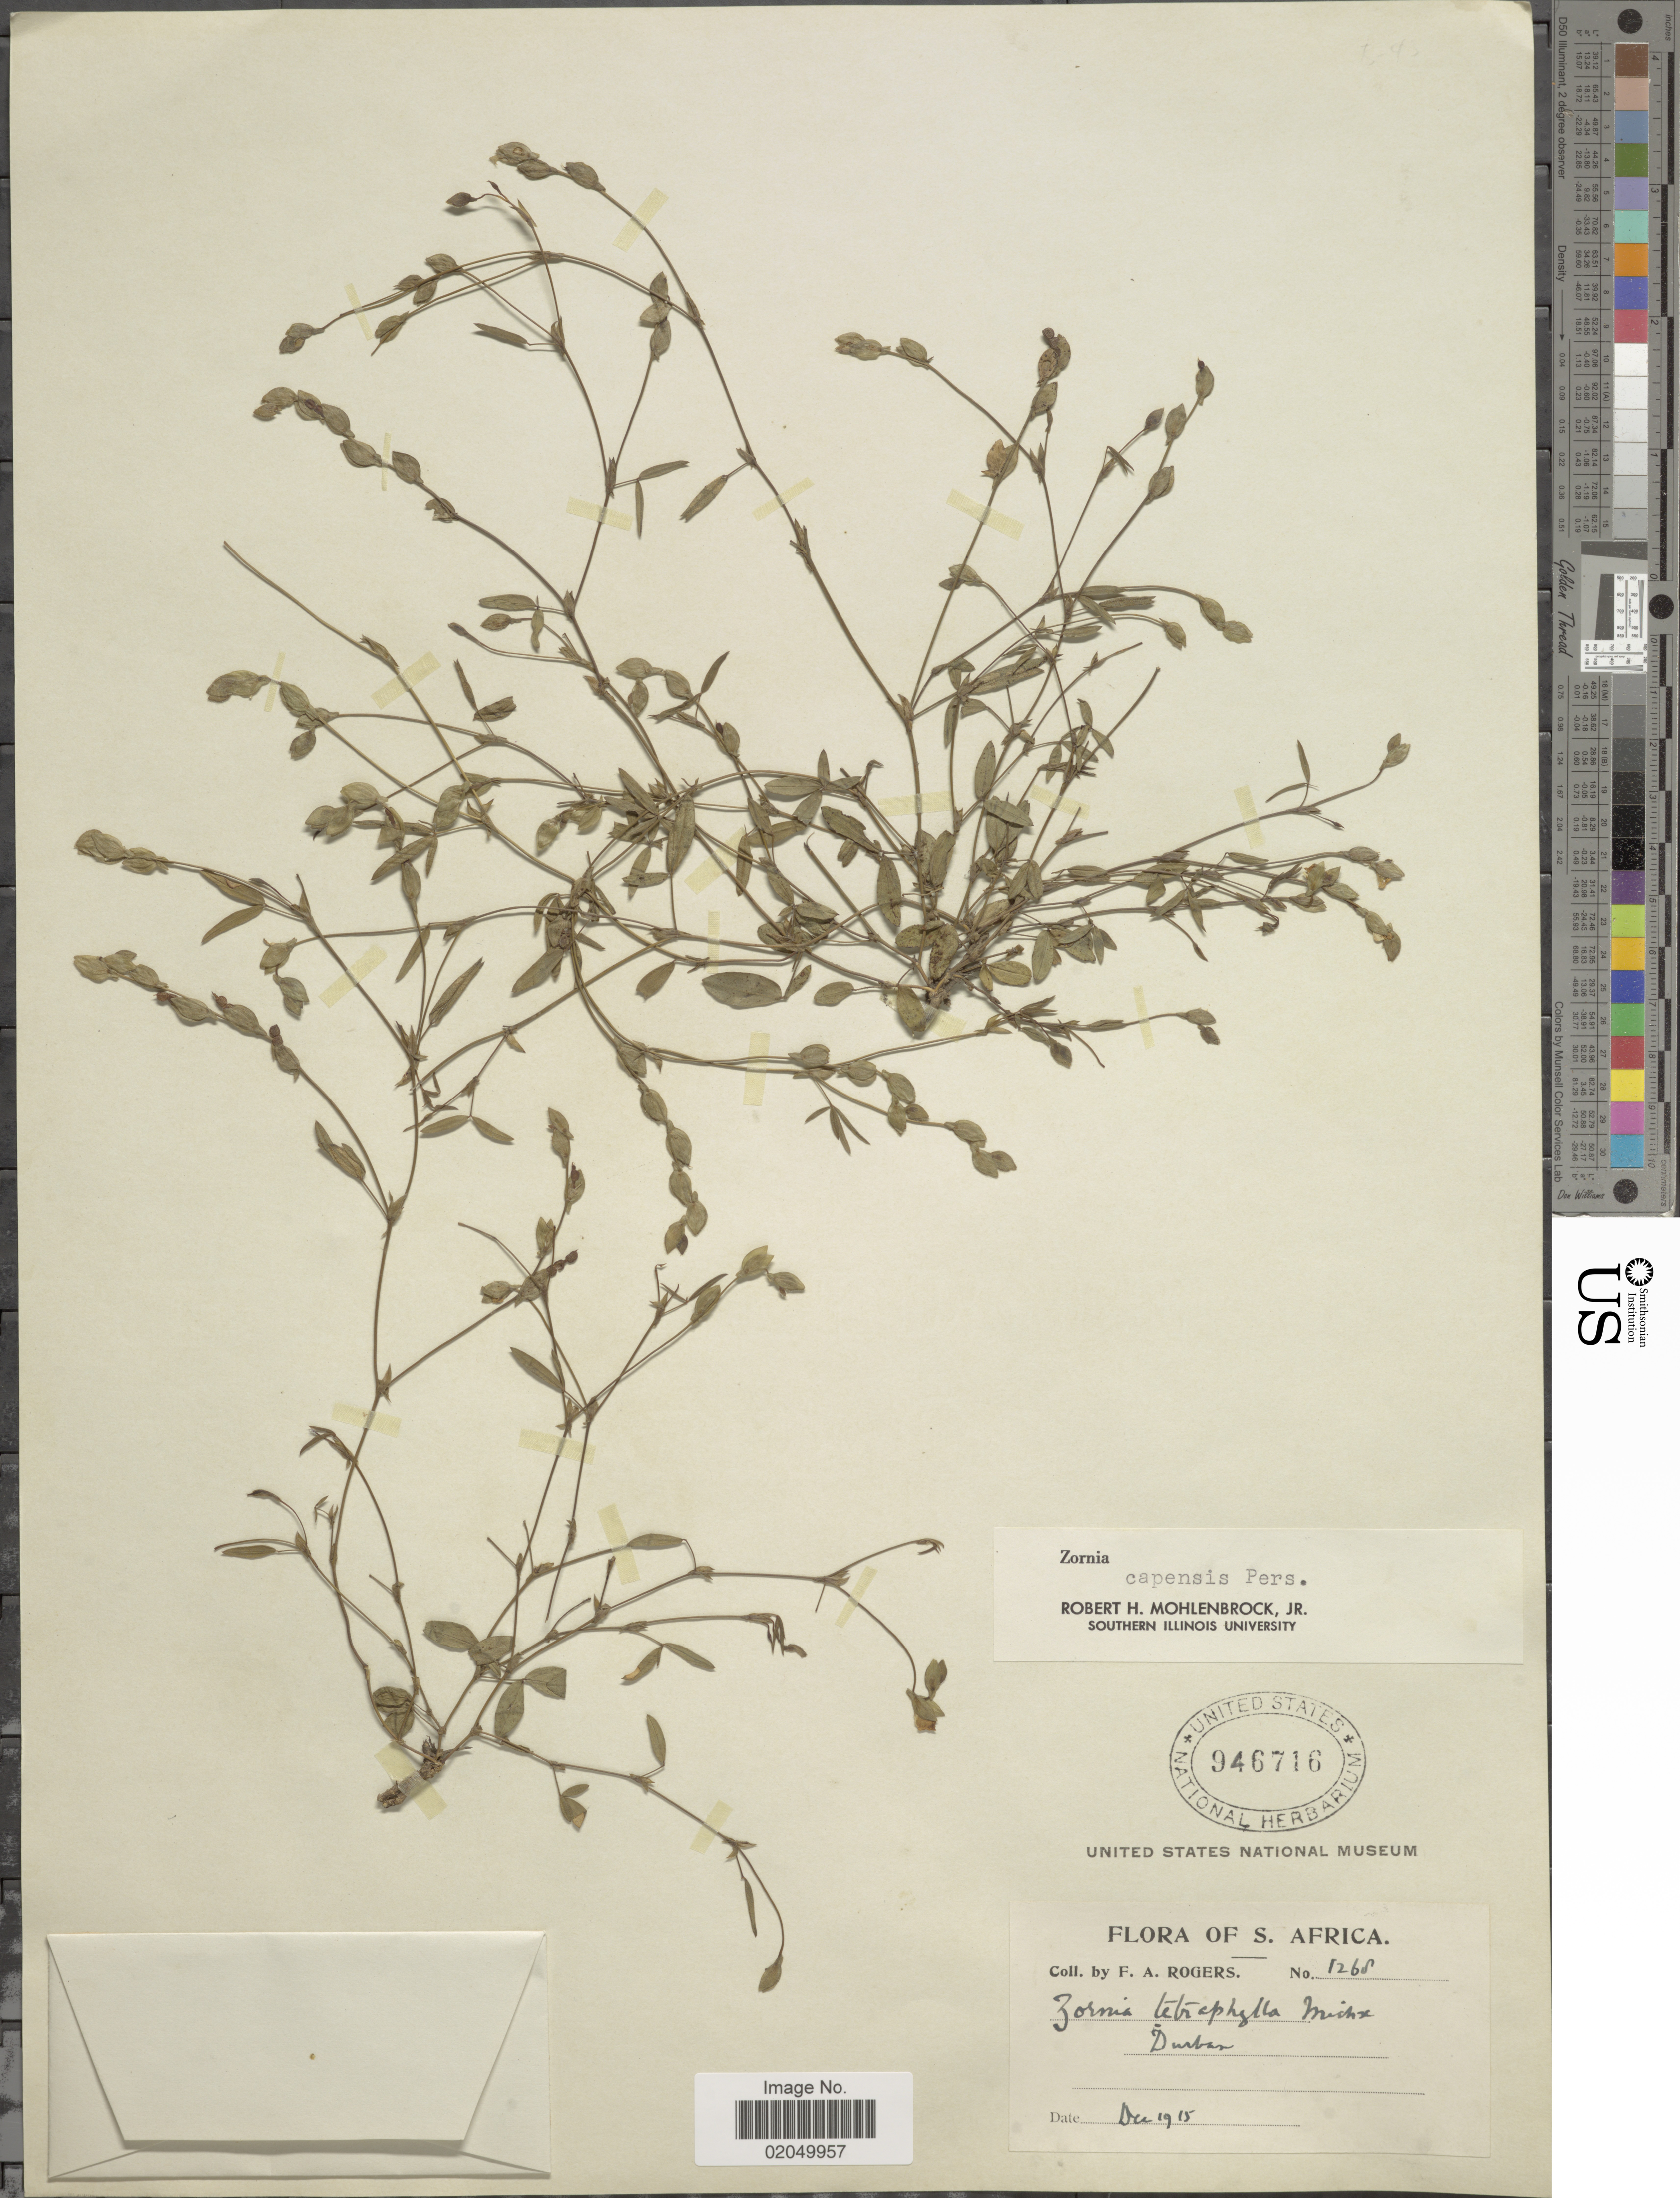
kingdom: Plantae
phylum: Tracheophyta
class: Magnoliopsida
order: Fabales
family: Fabaceae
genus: Zornia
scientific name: Zornia capensis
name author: Pers.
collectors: F. A. Rogers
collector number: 1268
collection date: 1915-12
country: South Africa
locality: S. Africa. Durban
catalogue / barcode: US 946716